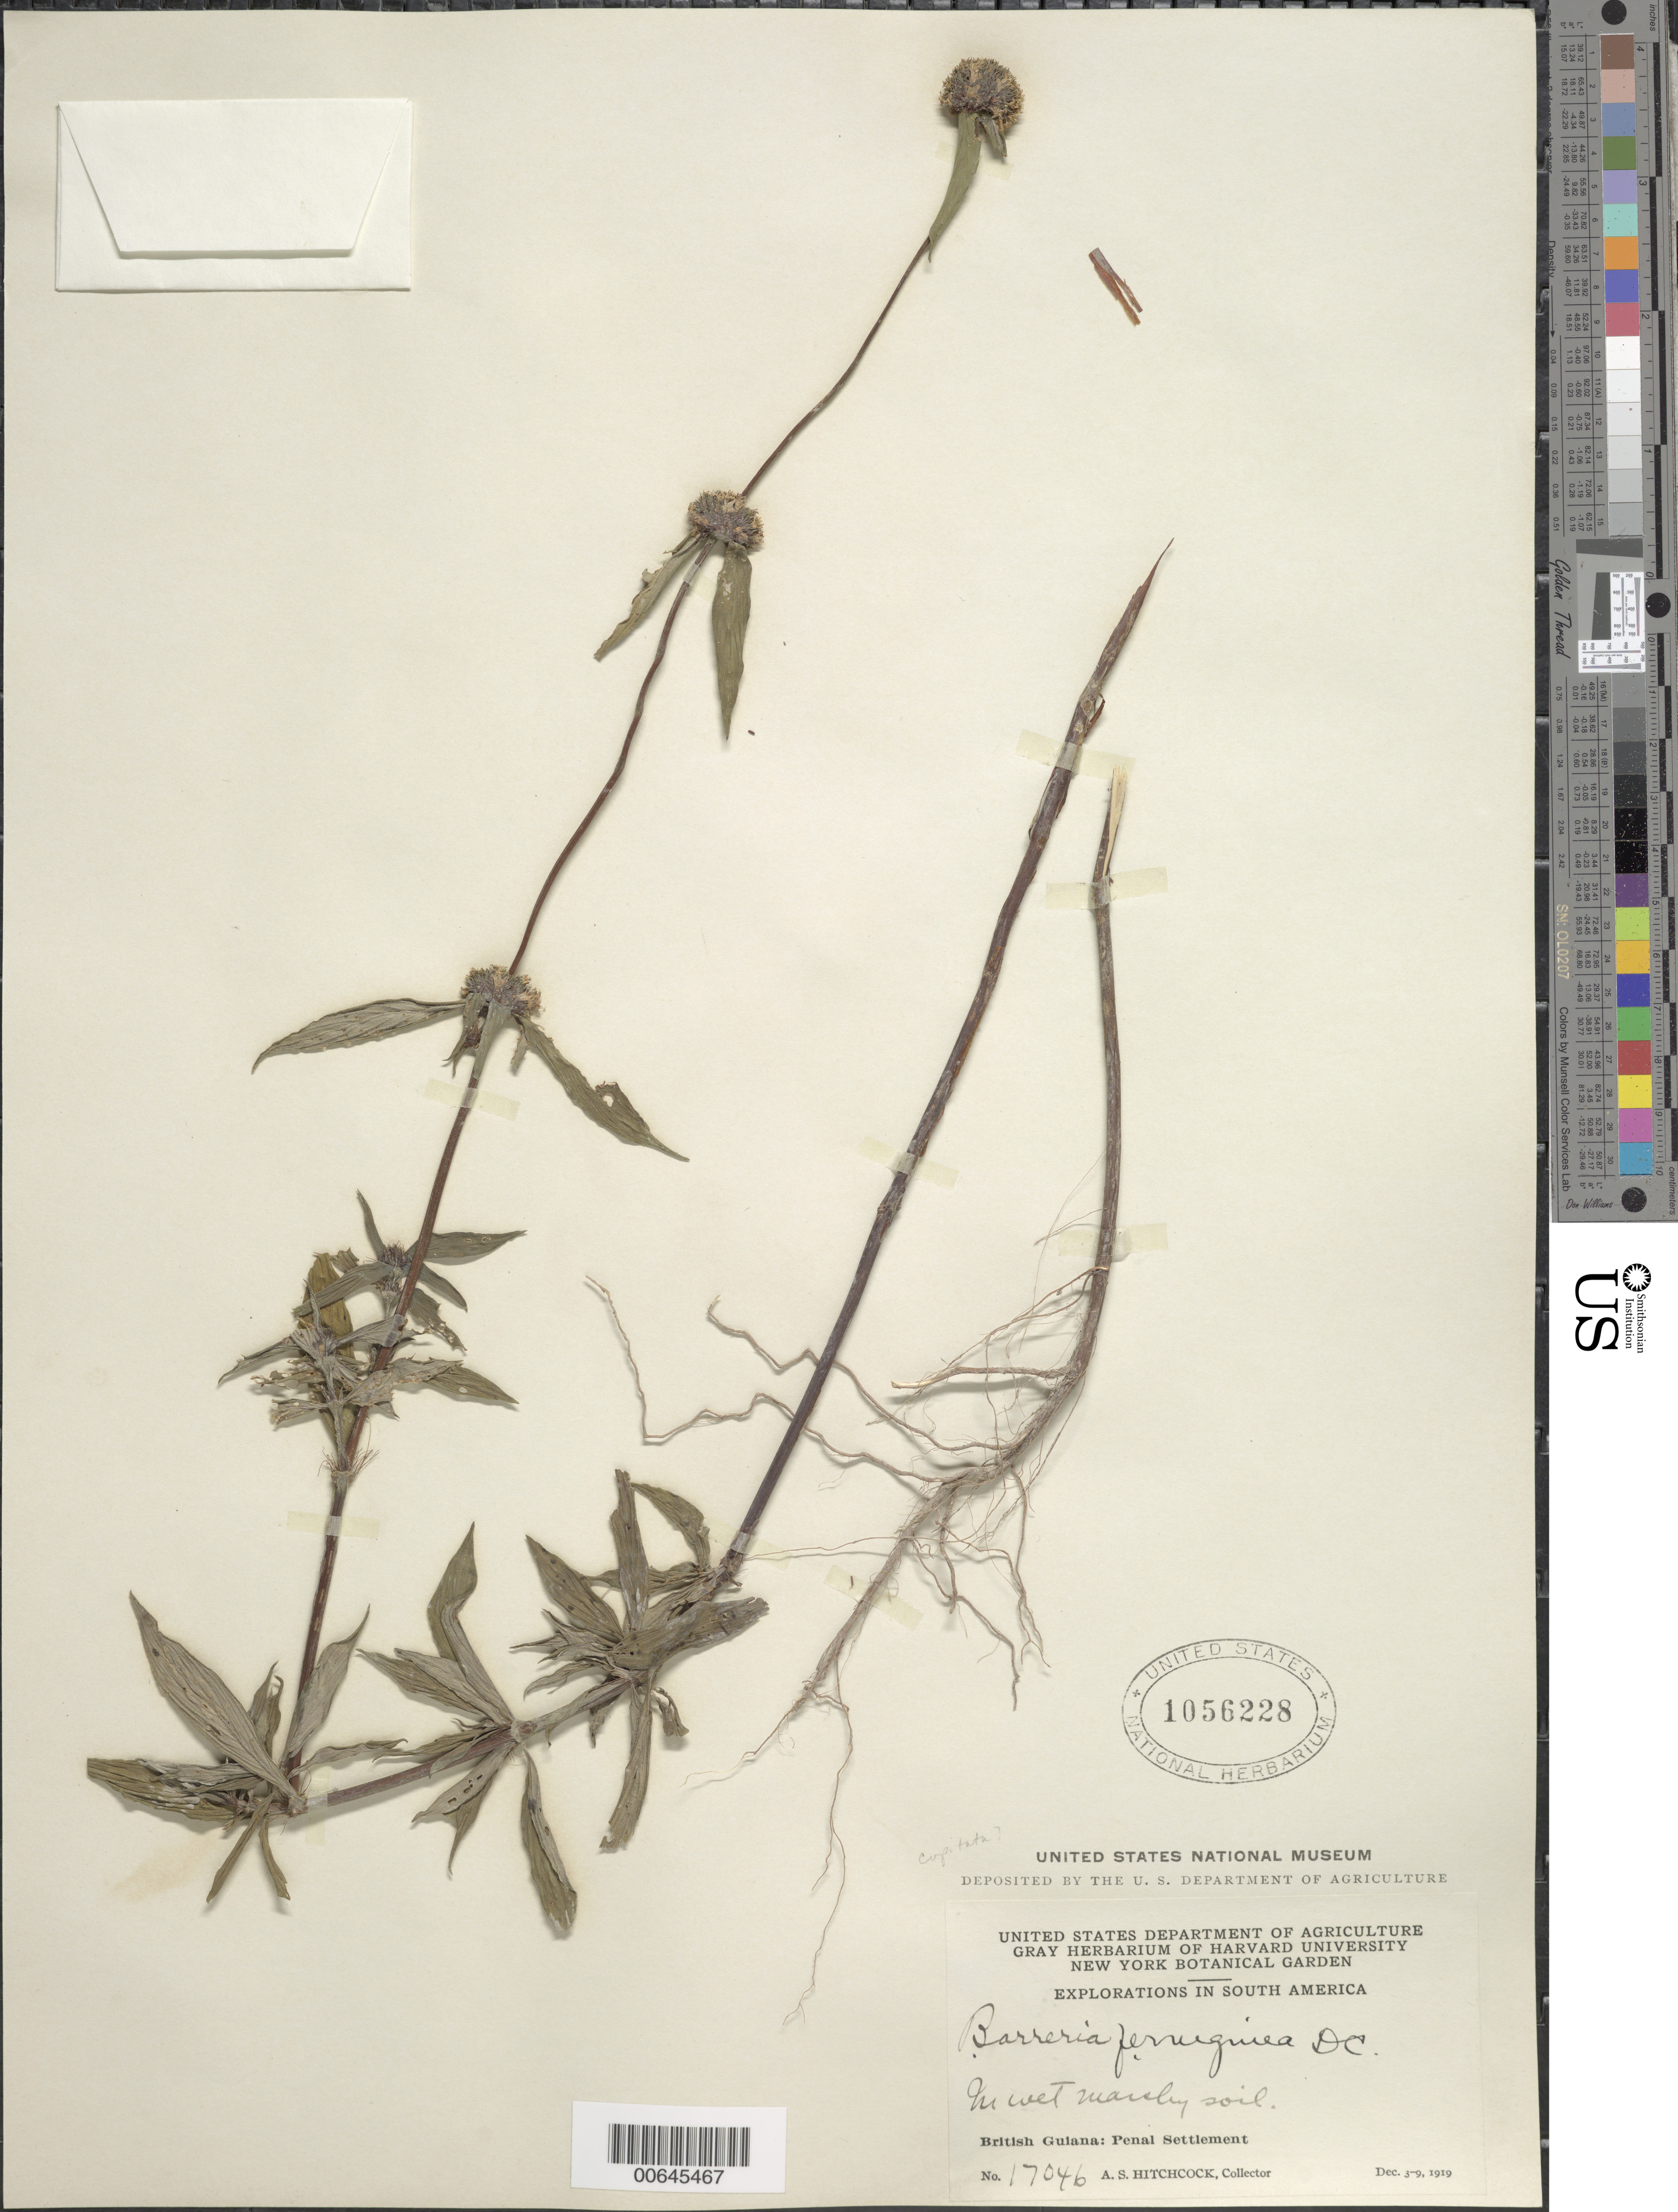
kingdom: Plantae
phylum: Tracheophyta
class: Magnoliopsida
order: Gentianales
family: Rubiaceae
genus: Borreria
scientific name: Borreria capitata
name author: (Ruiz & Pav.) DC.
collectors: A. S. Hitchcock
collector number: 17046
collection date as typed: Dec. 3-9, 1919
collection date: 1919-12-03/1919-12-09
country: Guyana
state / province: Cuyuni-Mazaruni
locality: Penal Settlement, on W side of Essequibo River, near mouth of Mazaruni River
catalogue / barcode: US 1056228